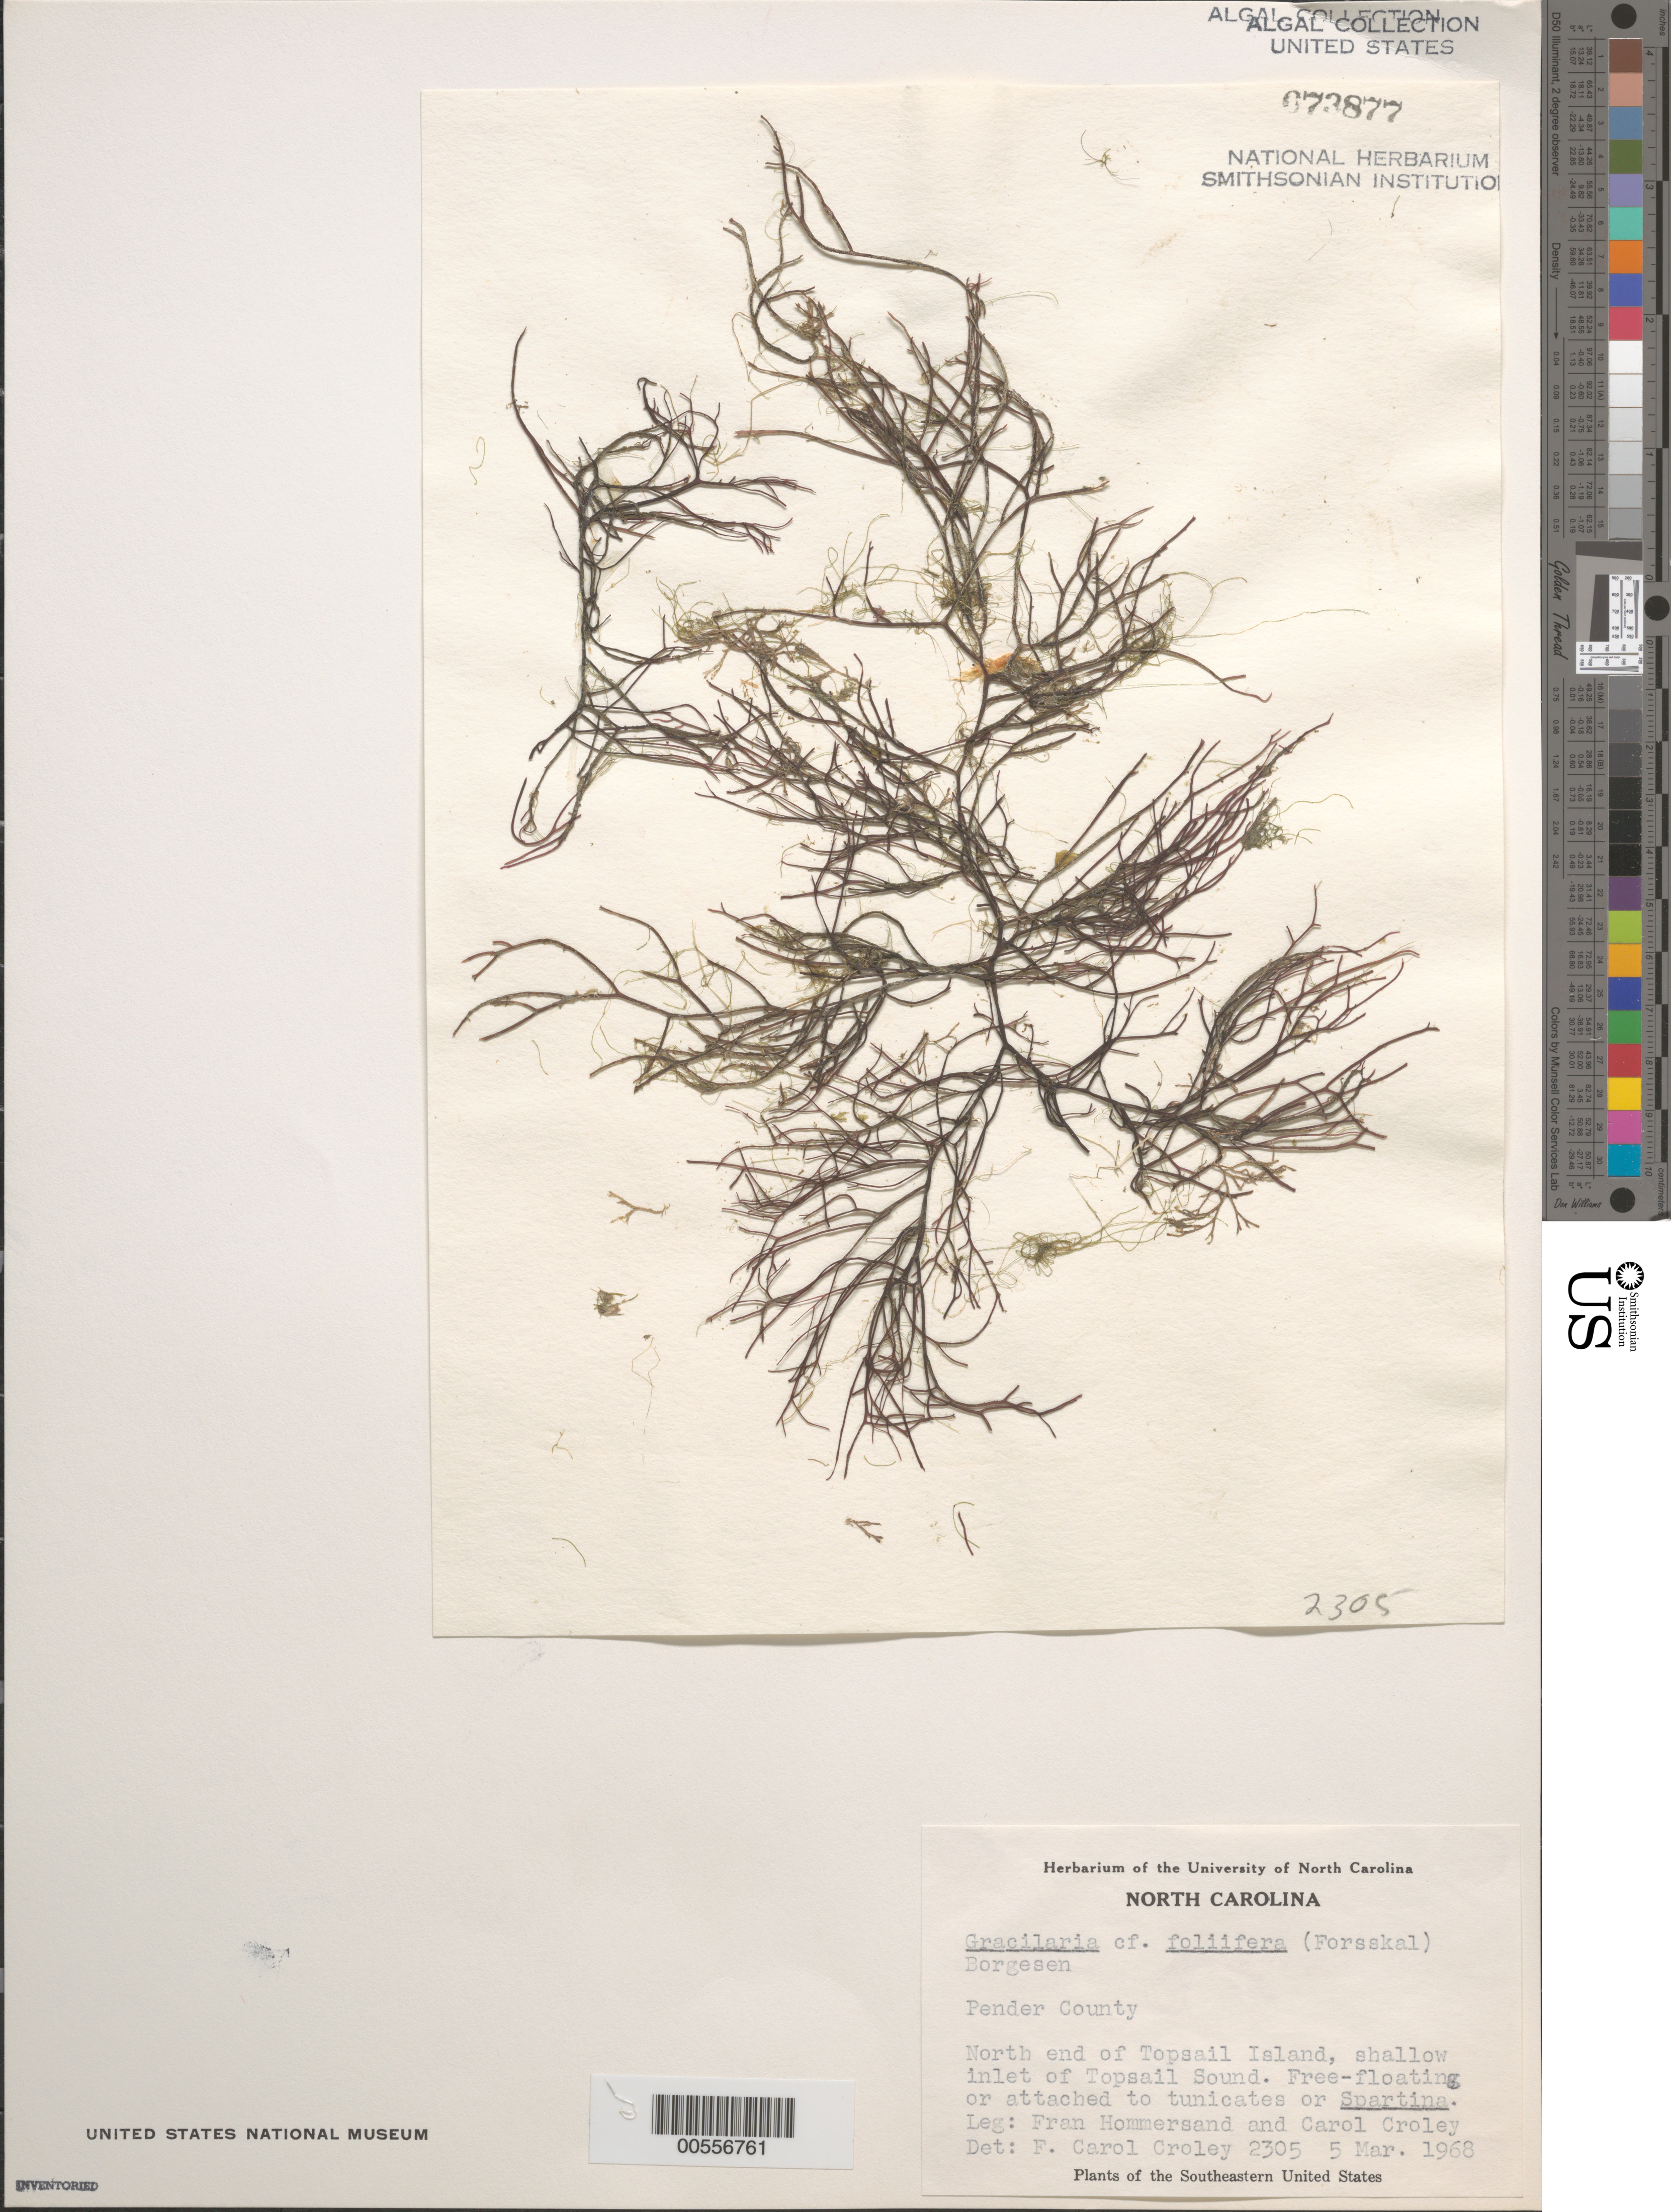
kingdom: Plantae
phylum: Rhodophyta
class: Florideophyceae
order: Gracilariales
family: Gracilariaceae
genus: Gracilaria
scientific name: Gracilaria foliifera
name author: (Forssk.) Børgesen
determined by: Croley, F. C.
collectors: F. Hommersand & F. C. Croley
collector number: FCC 2305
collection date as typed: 05 Mar 1968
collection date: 1968-03-05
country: United States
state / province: North Carolina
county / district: Pender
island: Topsail Island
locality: Topsail Sound Inlet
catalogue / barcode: US 73877